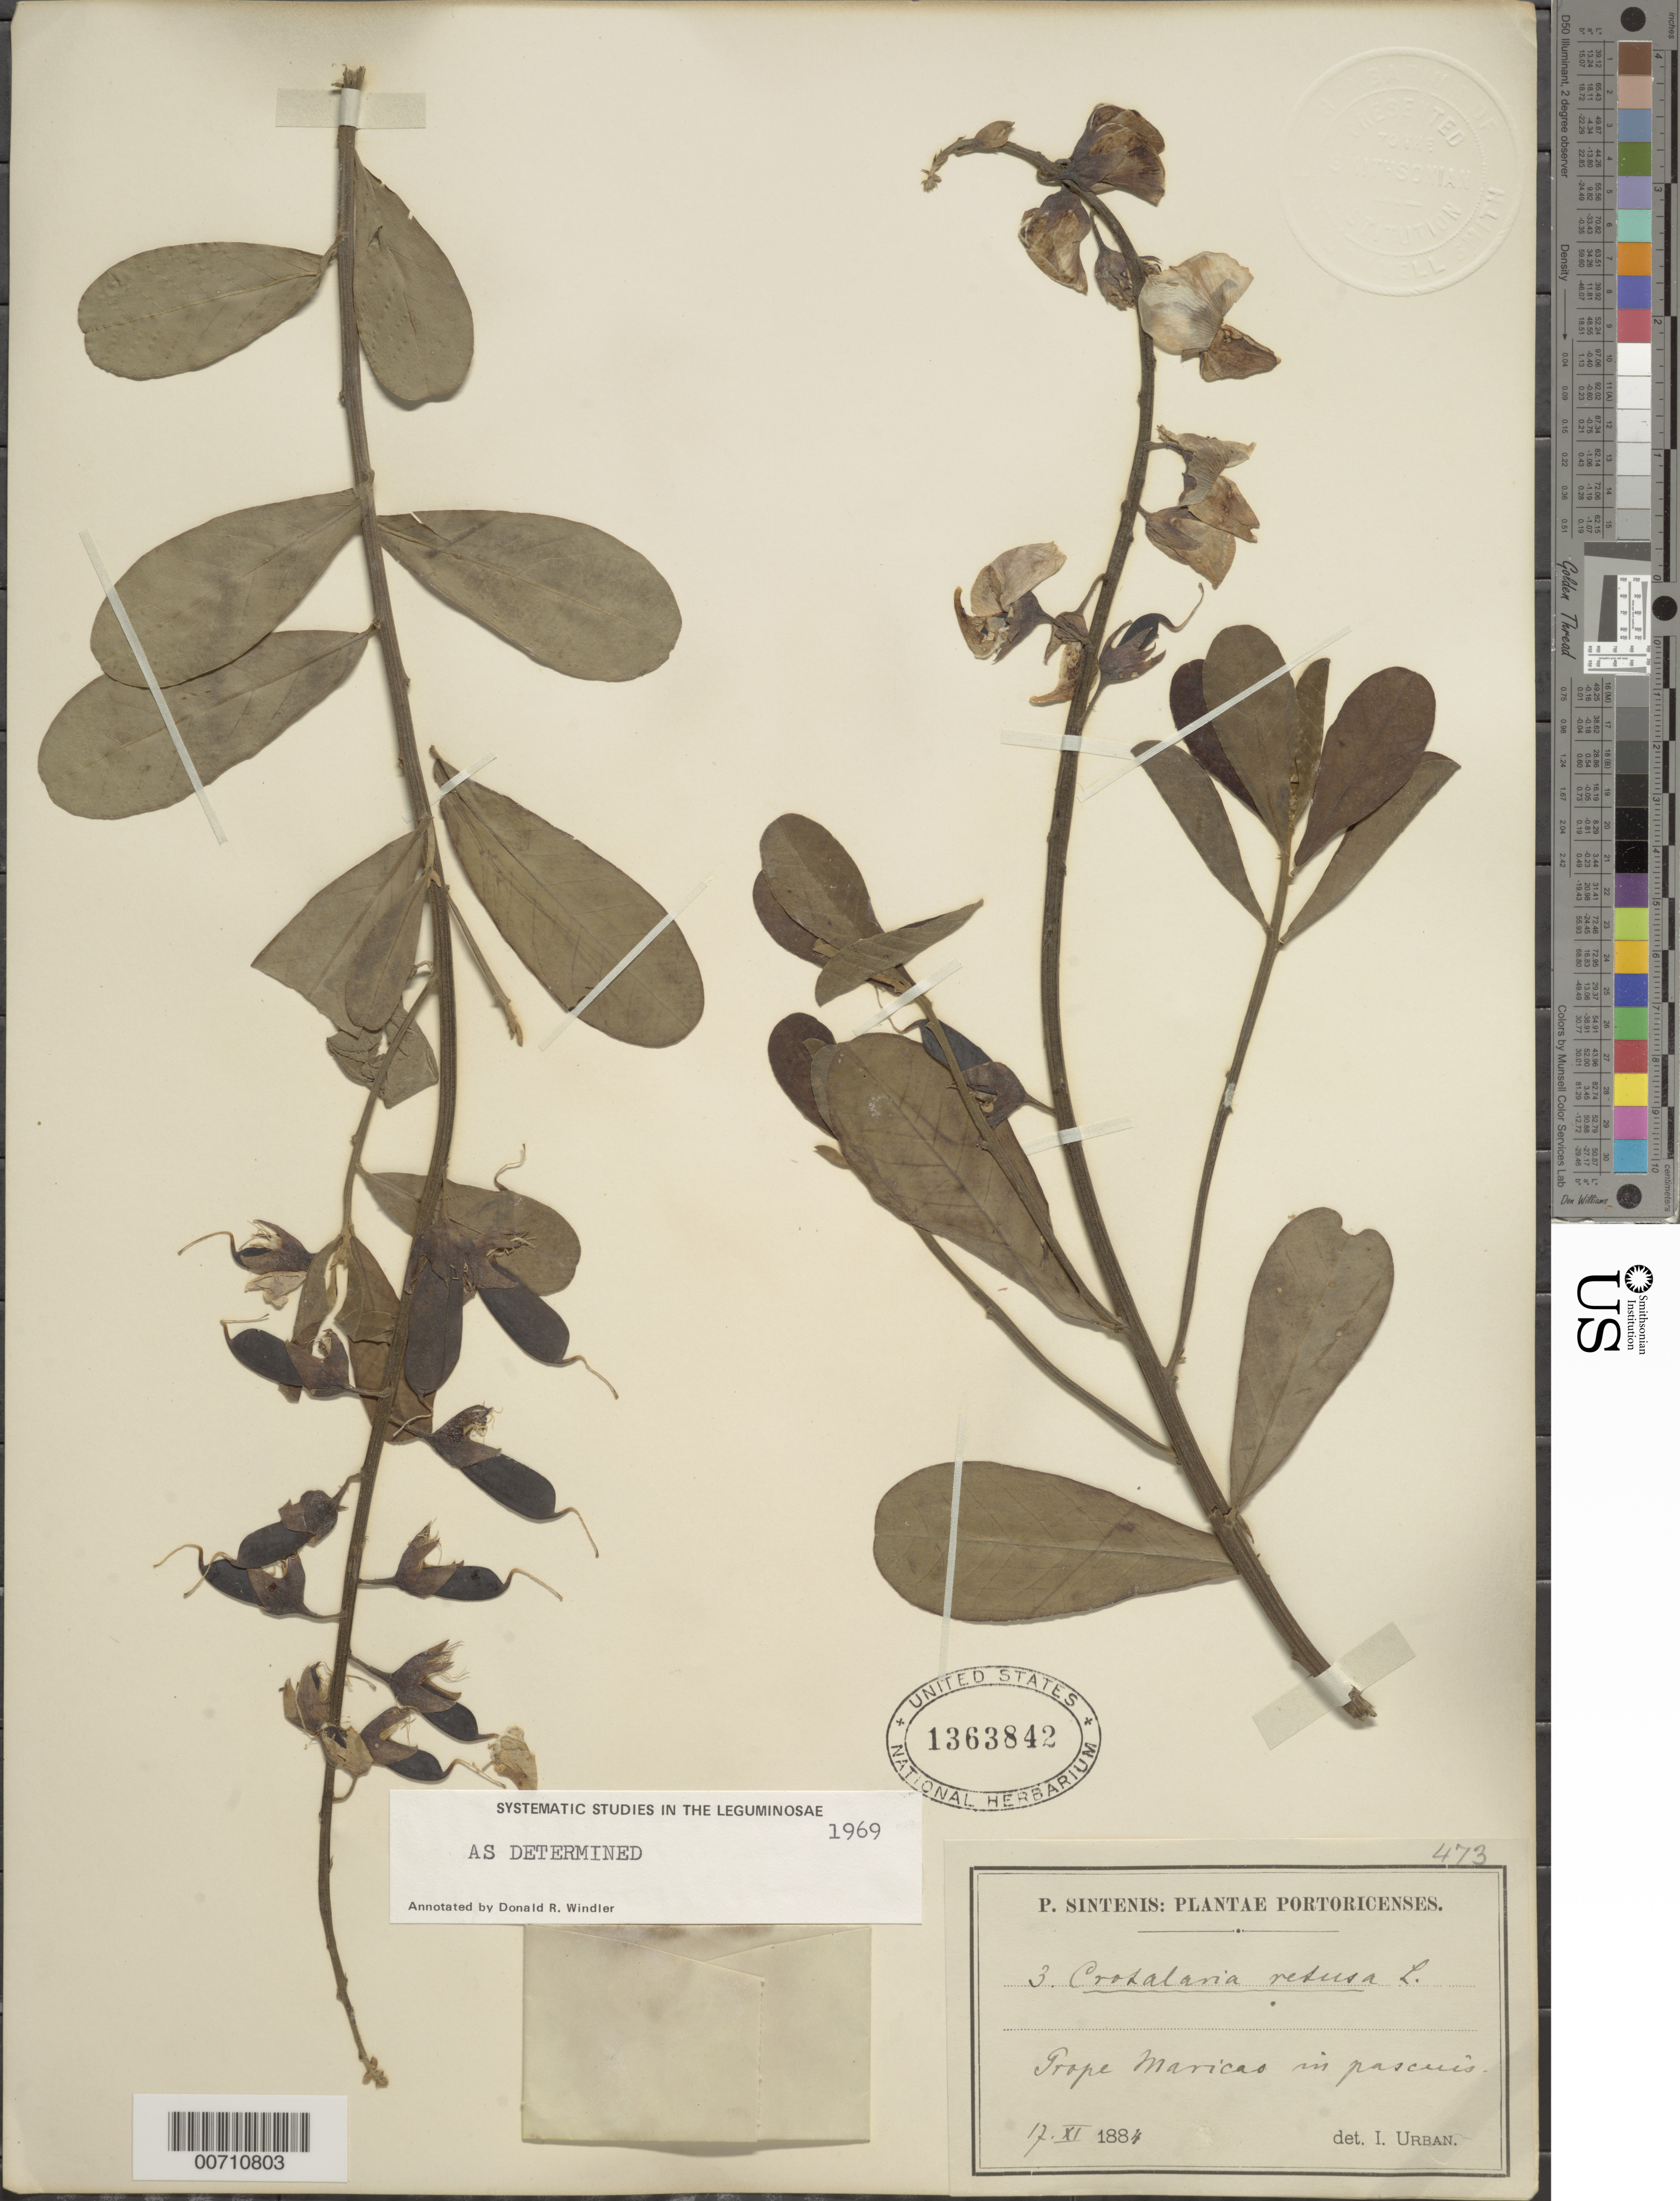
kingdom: Plantae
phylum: Tracheophyta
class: Magnoliopsida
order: Fabales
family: Fabaceae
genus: Crotalaria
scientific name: Crotalaria retusa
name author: L.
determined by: Urban, Ignatz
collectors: P. Sintenis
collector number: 3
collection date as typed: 17 Nov 1884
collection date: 1884-11-17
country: Puerto Rico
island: Greater Antilles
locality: Prope Maricao in pascuis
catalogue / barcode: US 1363842